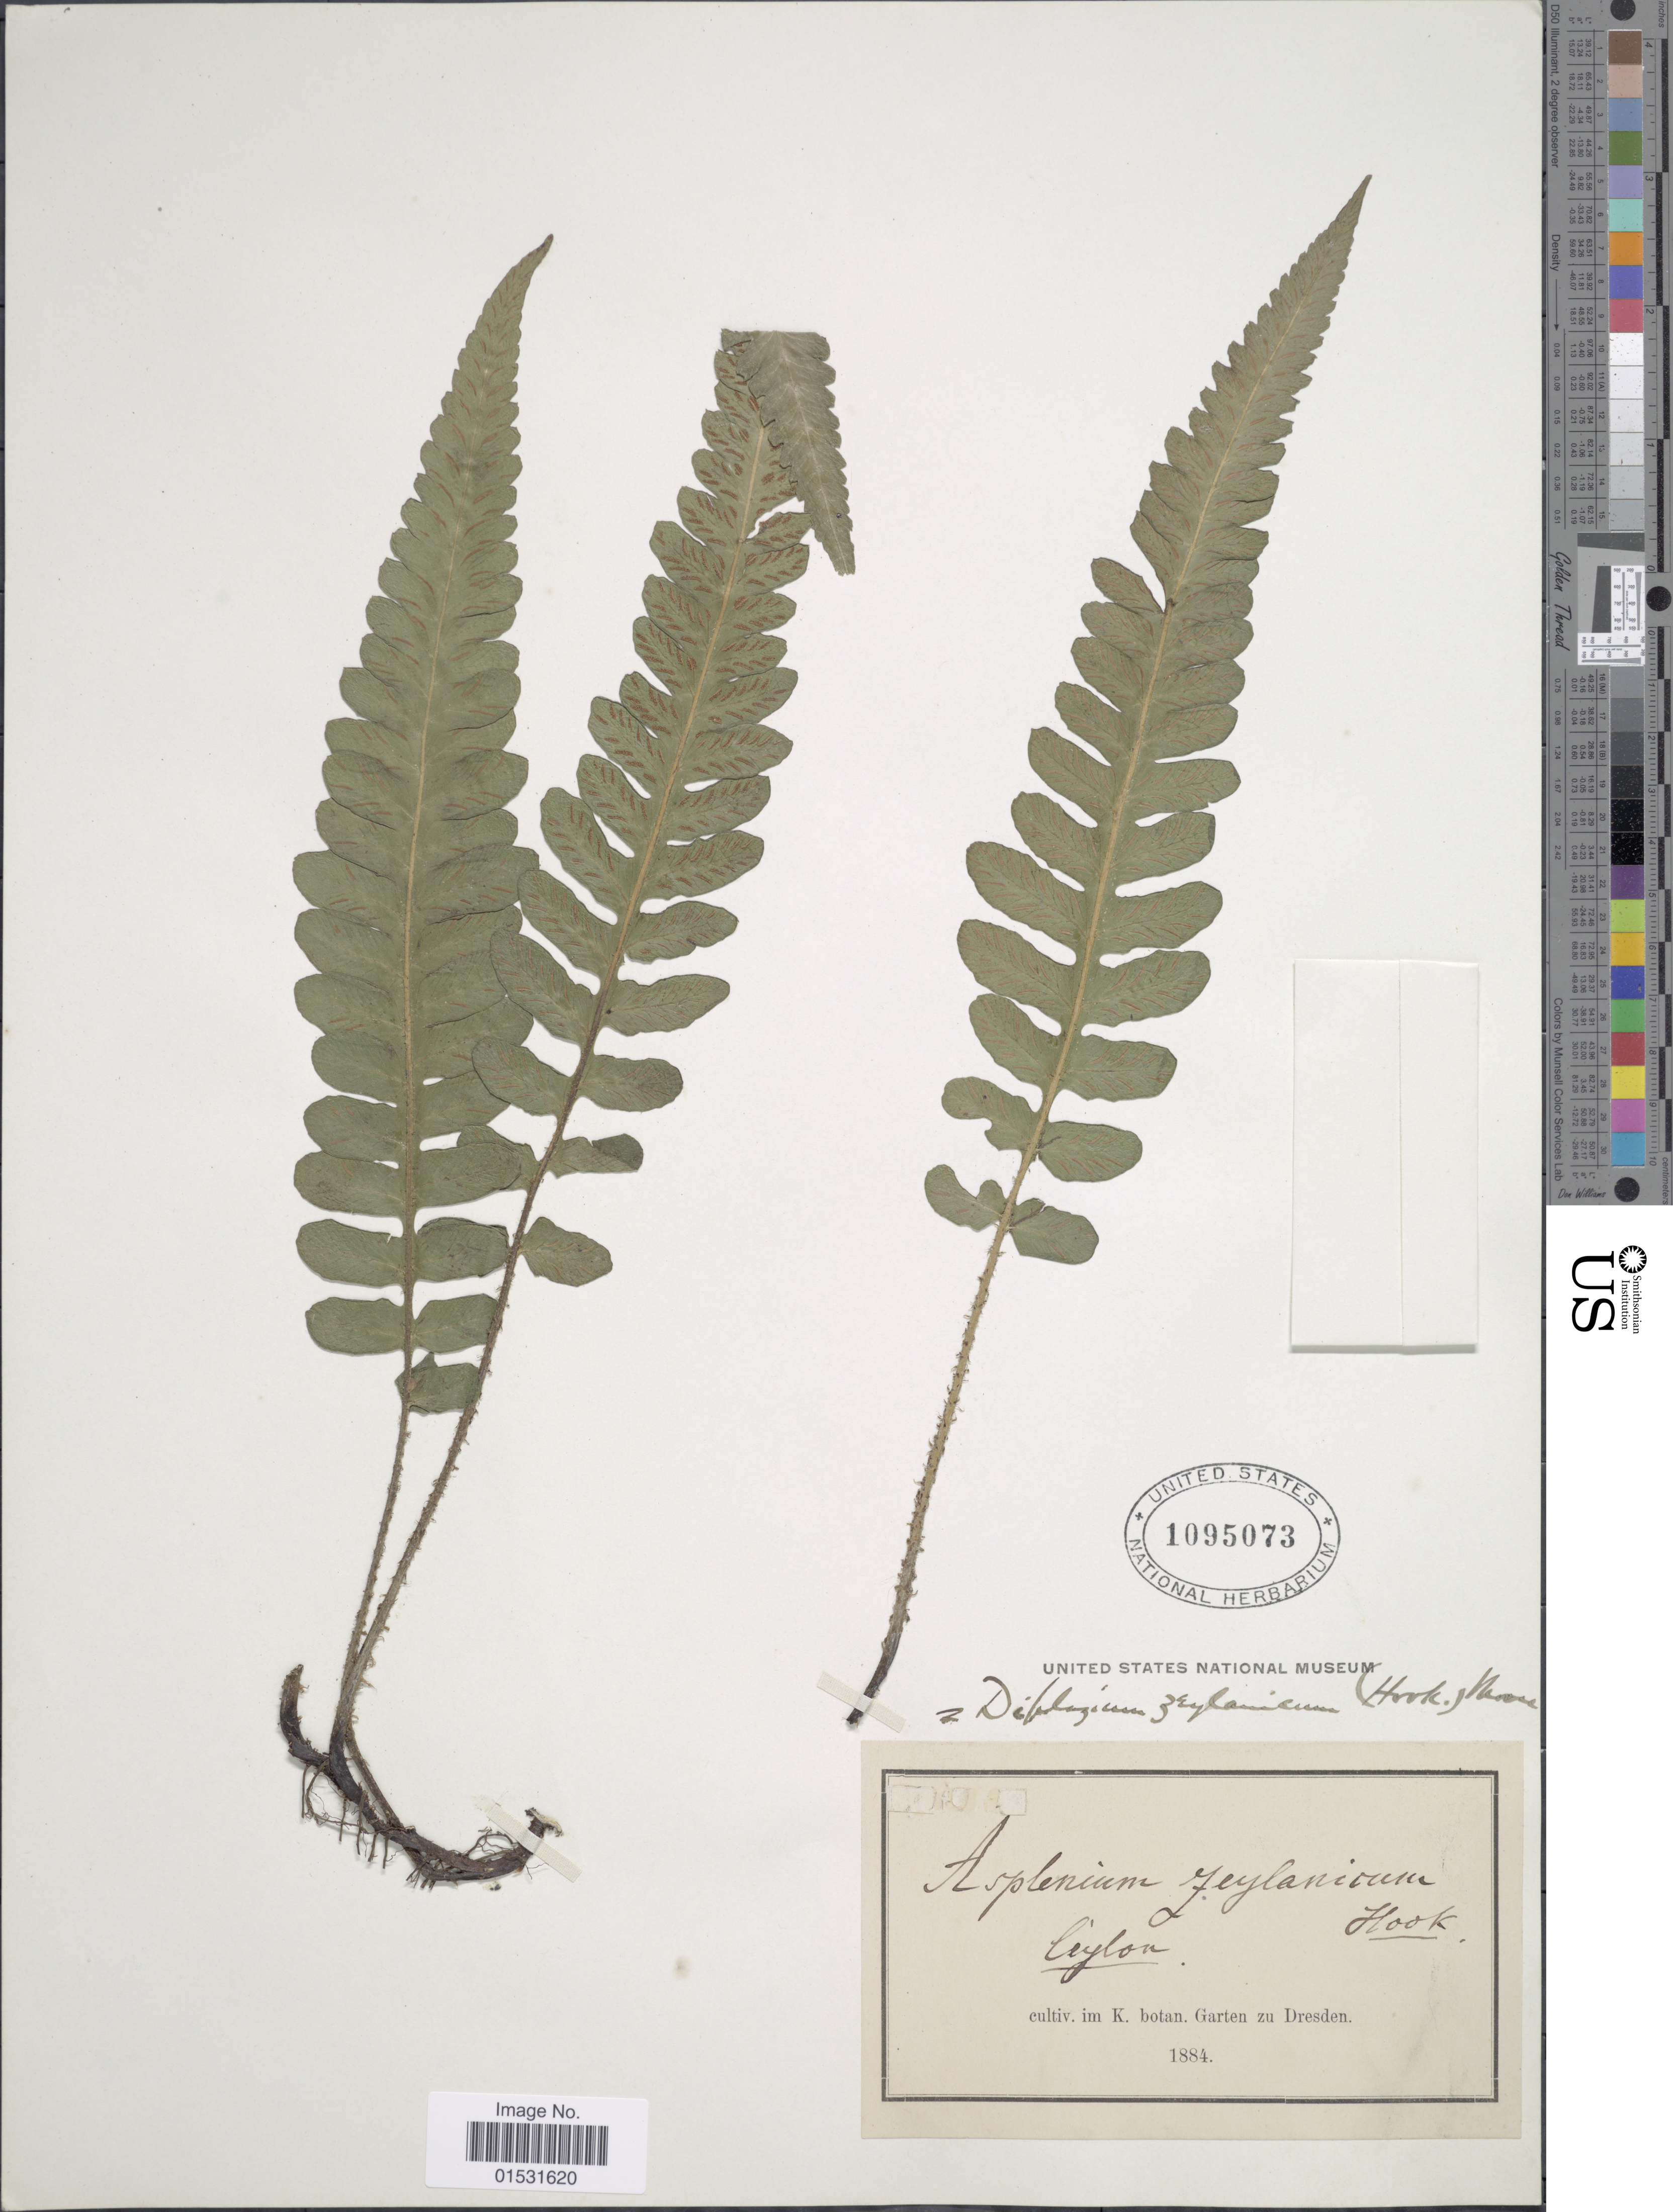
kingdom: Plantae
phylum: Tracheophyta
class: Polypodiopsida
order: Polypodiales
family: Athyriaceae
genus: Diplazium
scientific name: Diplazium zeylanicum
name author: (Hook.) T. Moore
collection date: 1884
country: Germany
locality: Cultiv. im K. botan. Garten zu Dresden.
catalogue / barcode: US 1095073